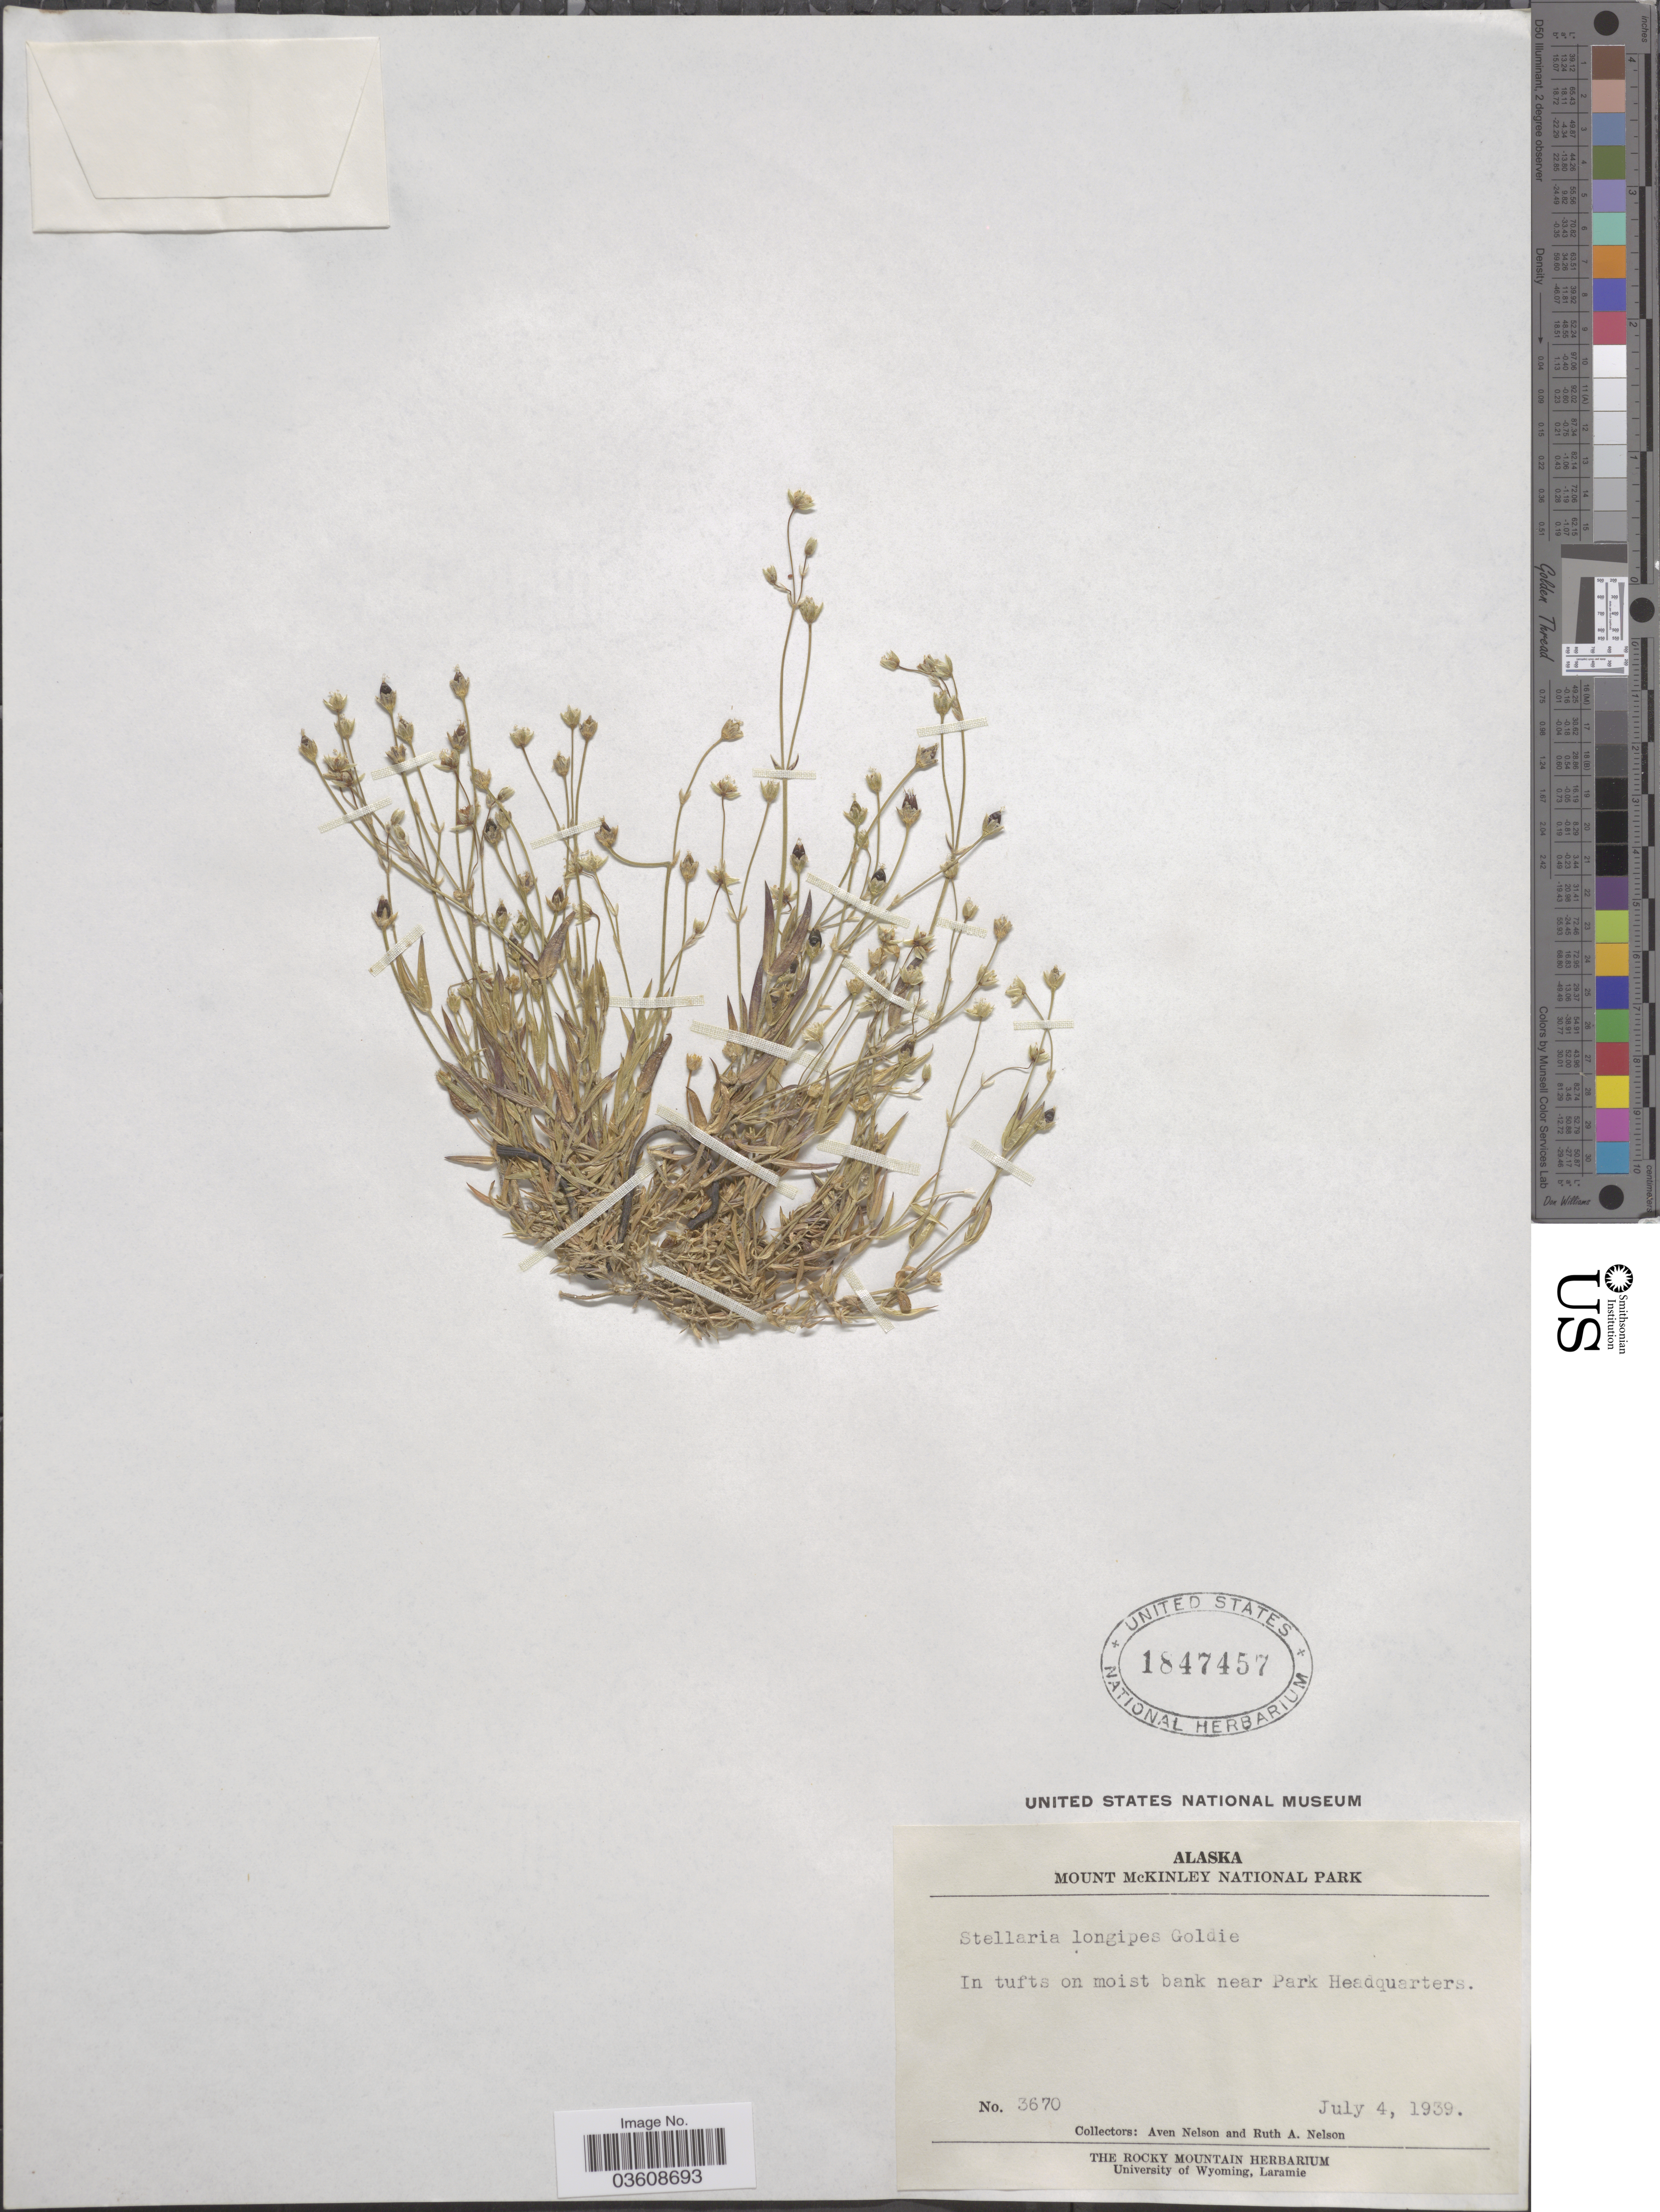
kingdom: Plantae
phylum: Tracheophyta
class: Magnoliopsida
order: Caryophyllales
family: Caryophyllaceae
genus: Stellaria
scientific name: Stellaria longipes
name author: Goldie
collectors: A. Nelson & R. A. Nelson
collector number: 3670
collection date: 1939-07-04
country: United States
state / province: Alaska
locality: Mount McKinley National Park. Near Park Headquarters.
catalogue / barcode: US 1847457